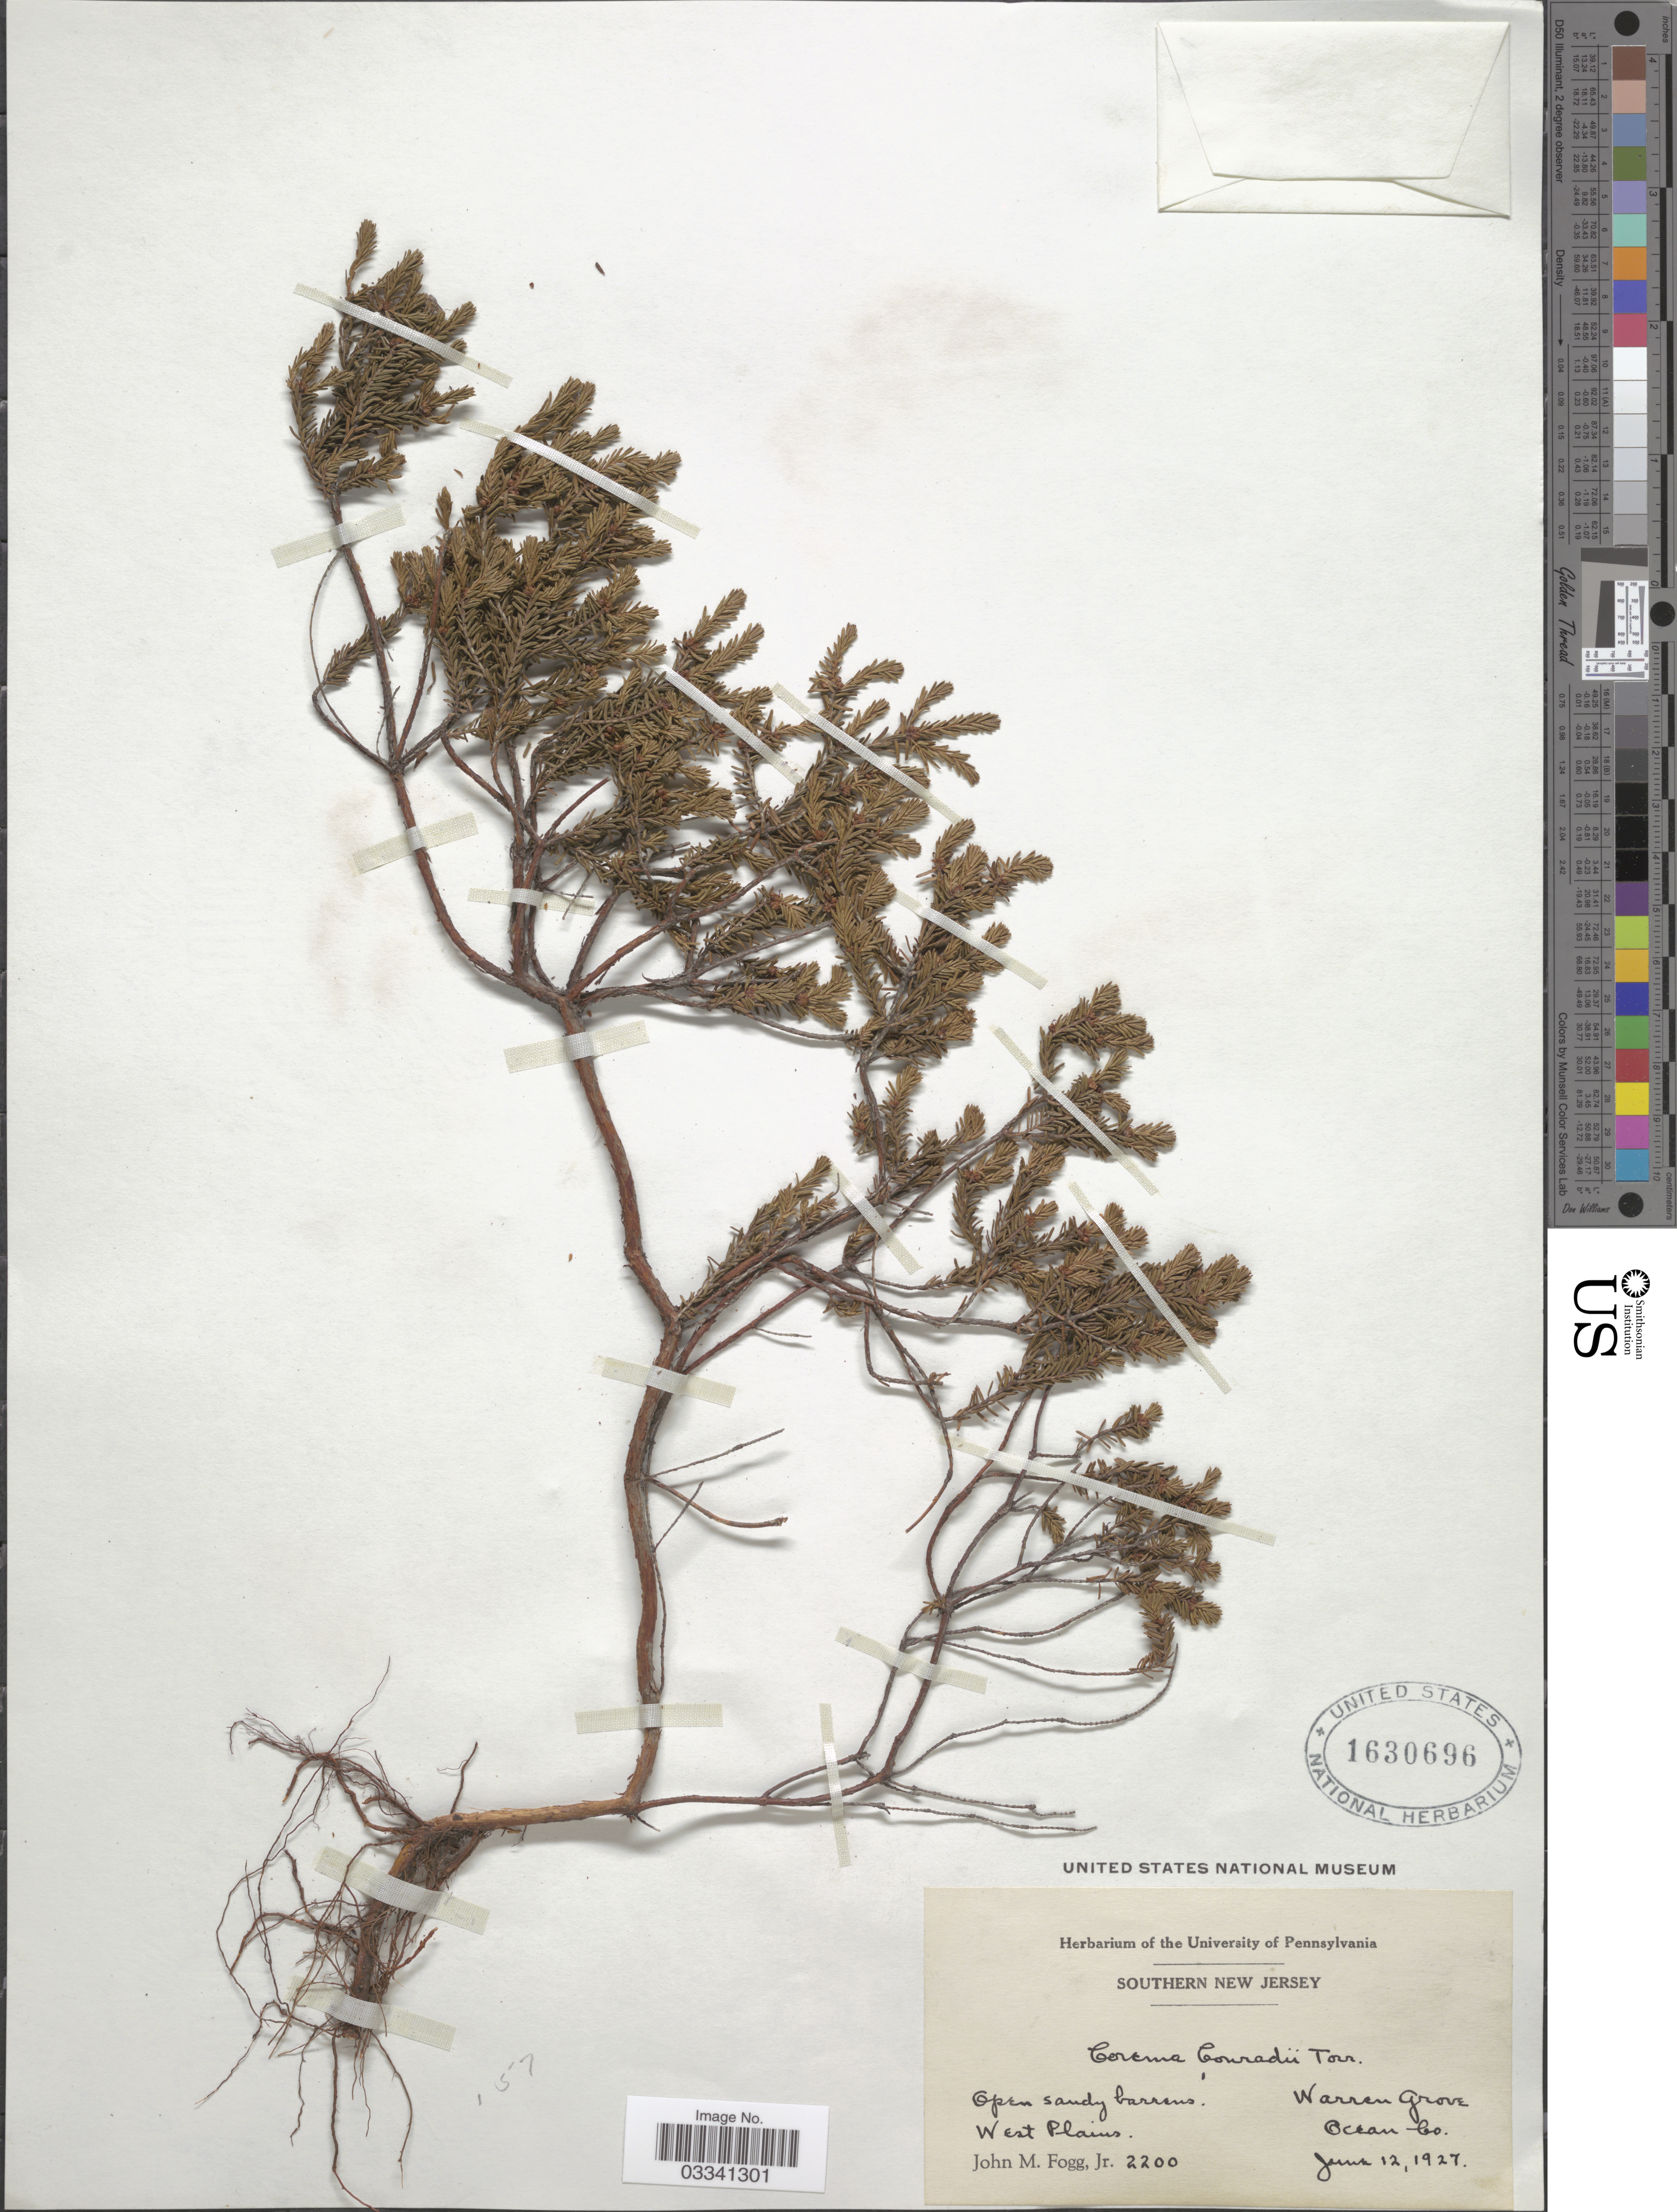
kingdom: Plantae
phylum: Tracheophyta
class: Magnoliopsida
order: Ericales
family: Ericaceae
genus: Corema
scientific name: Corema conradii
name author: Torr.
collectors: J. Fogg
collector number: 2200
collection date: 1927-06-12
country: United States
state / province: New Jersey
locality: Southern New Jersey. Warren Grove. West Plains. Ocean Co.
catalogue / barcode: US 1630696